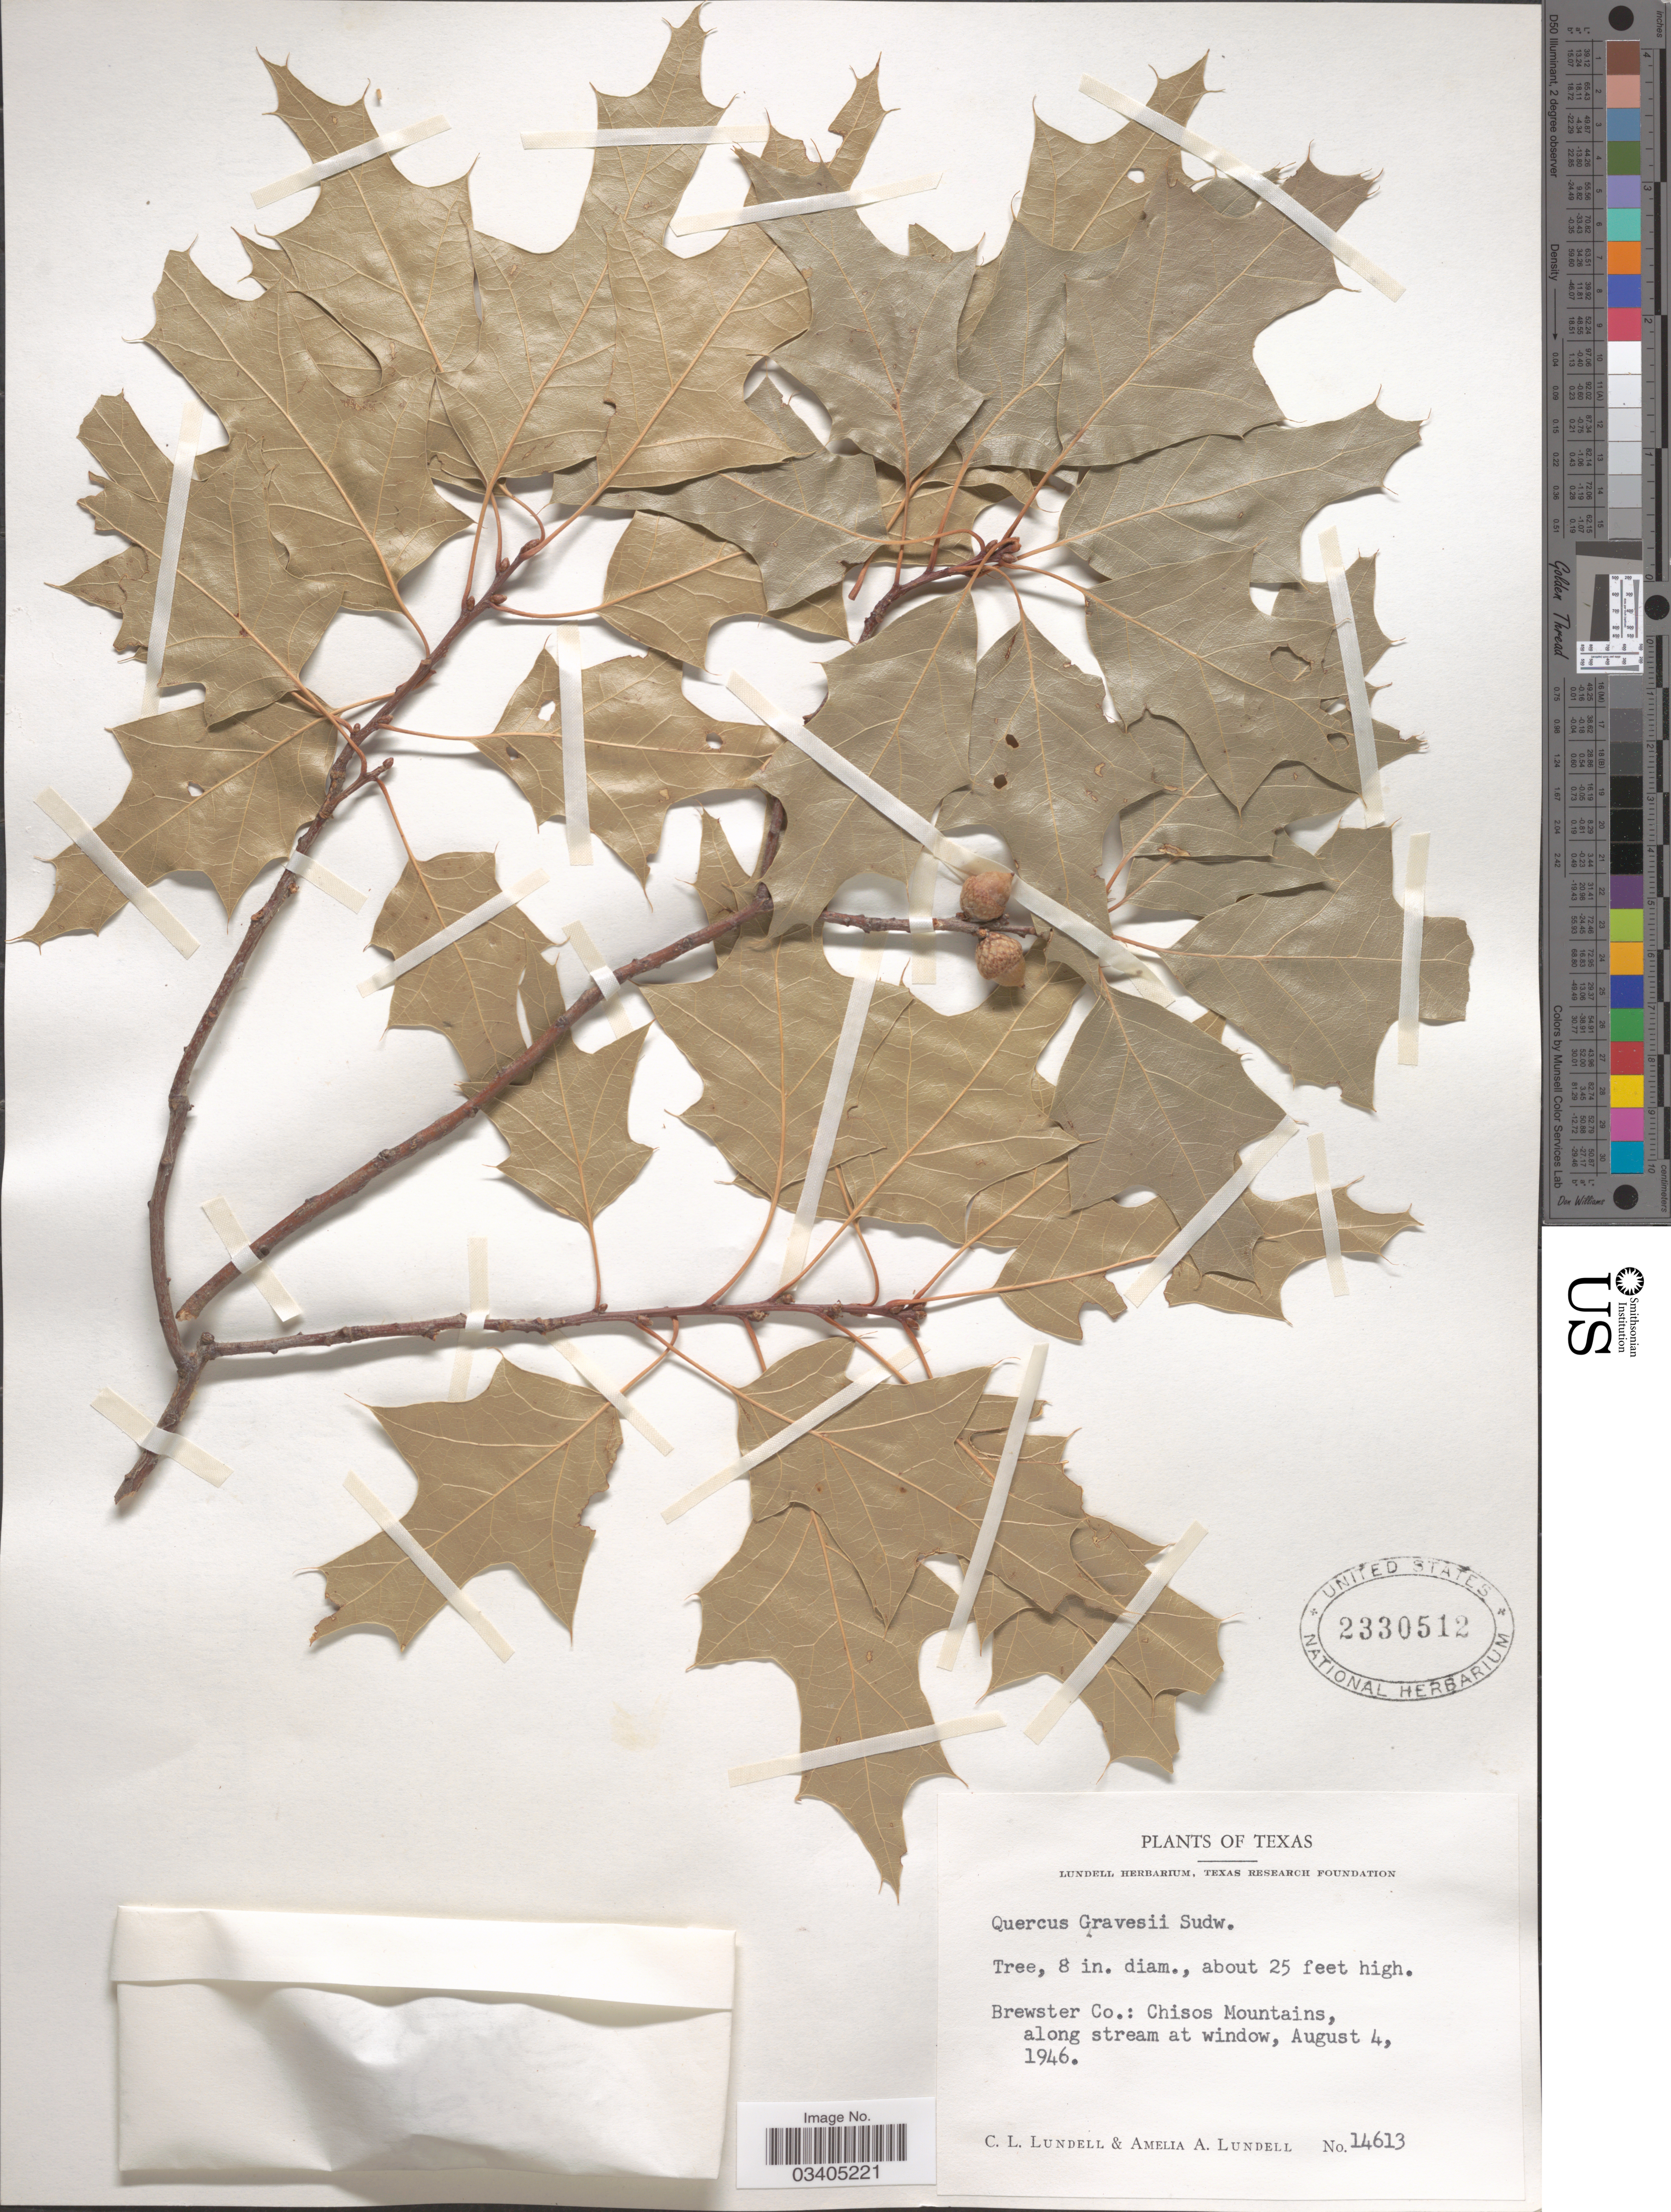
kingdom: Plantae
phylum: Tracheophyta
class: Magnoliopsida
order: Fagales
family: Fagaceae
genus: Quercus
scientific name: Quercus gravesii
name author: Sudw.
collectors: C. L. Lundell & A. A. Lundell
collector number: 14613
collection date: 1946-08-04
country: United States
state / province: Texas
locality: Brewster Co.: Chisos Mountains, along stream at window.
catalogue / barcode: US 2330512